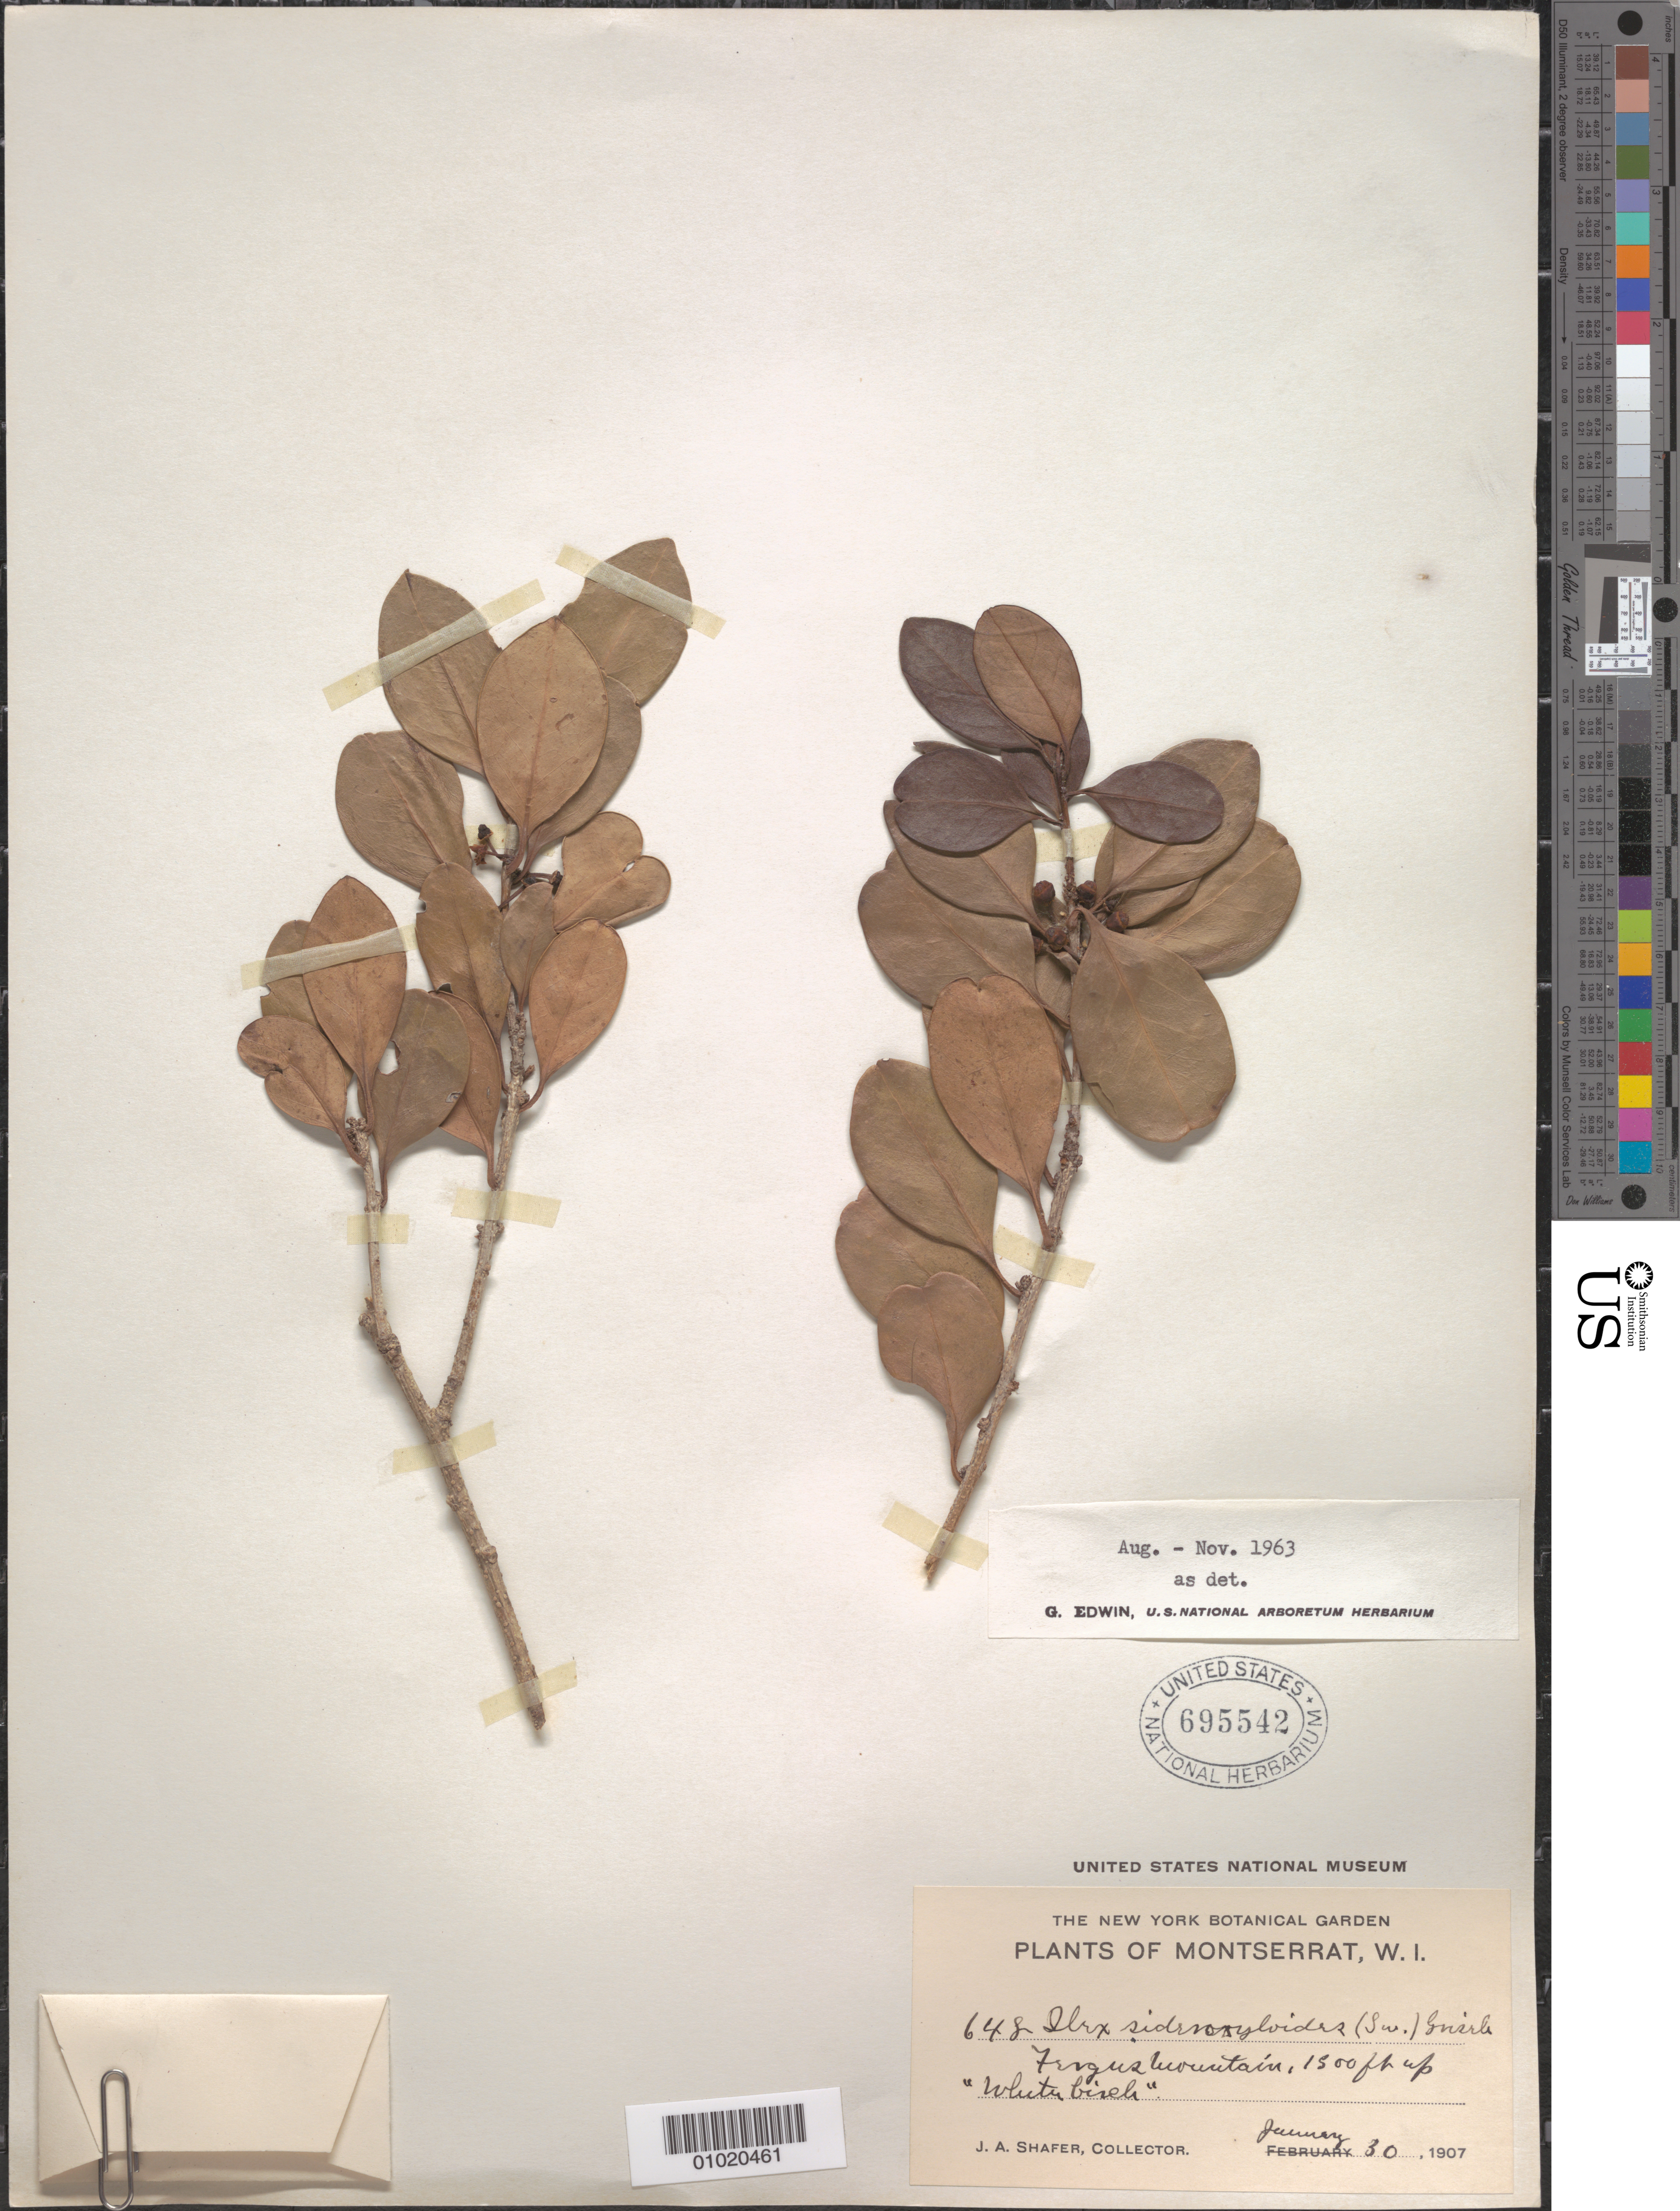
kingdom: Plantae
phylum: Tracheophyta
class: Magnoliopsida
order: Aquifoliales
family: Aquifoliaceae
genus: Ilex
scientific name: Ilex sideroxyloides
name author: (Sw.) Griseb.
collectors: J. A. Shafer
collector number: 648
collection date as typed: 30 Jan 1907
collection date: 1907-01-30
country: Montserrat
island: Montserrat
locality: Fergus Mountain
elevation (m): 457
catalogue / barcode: US 695542